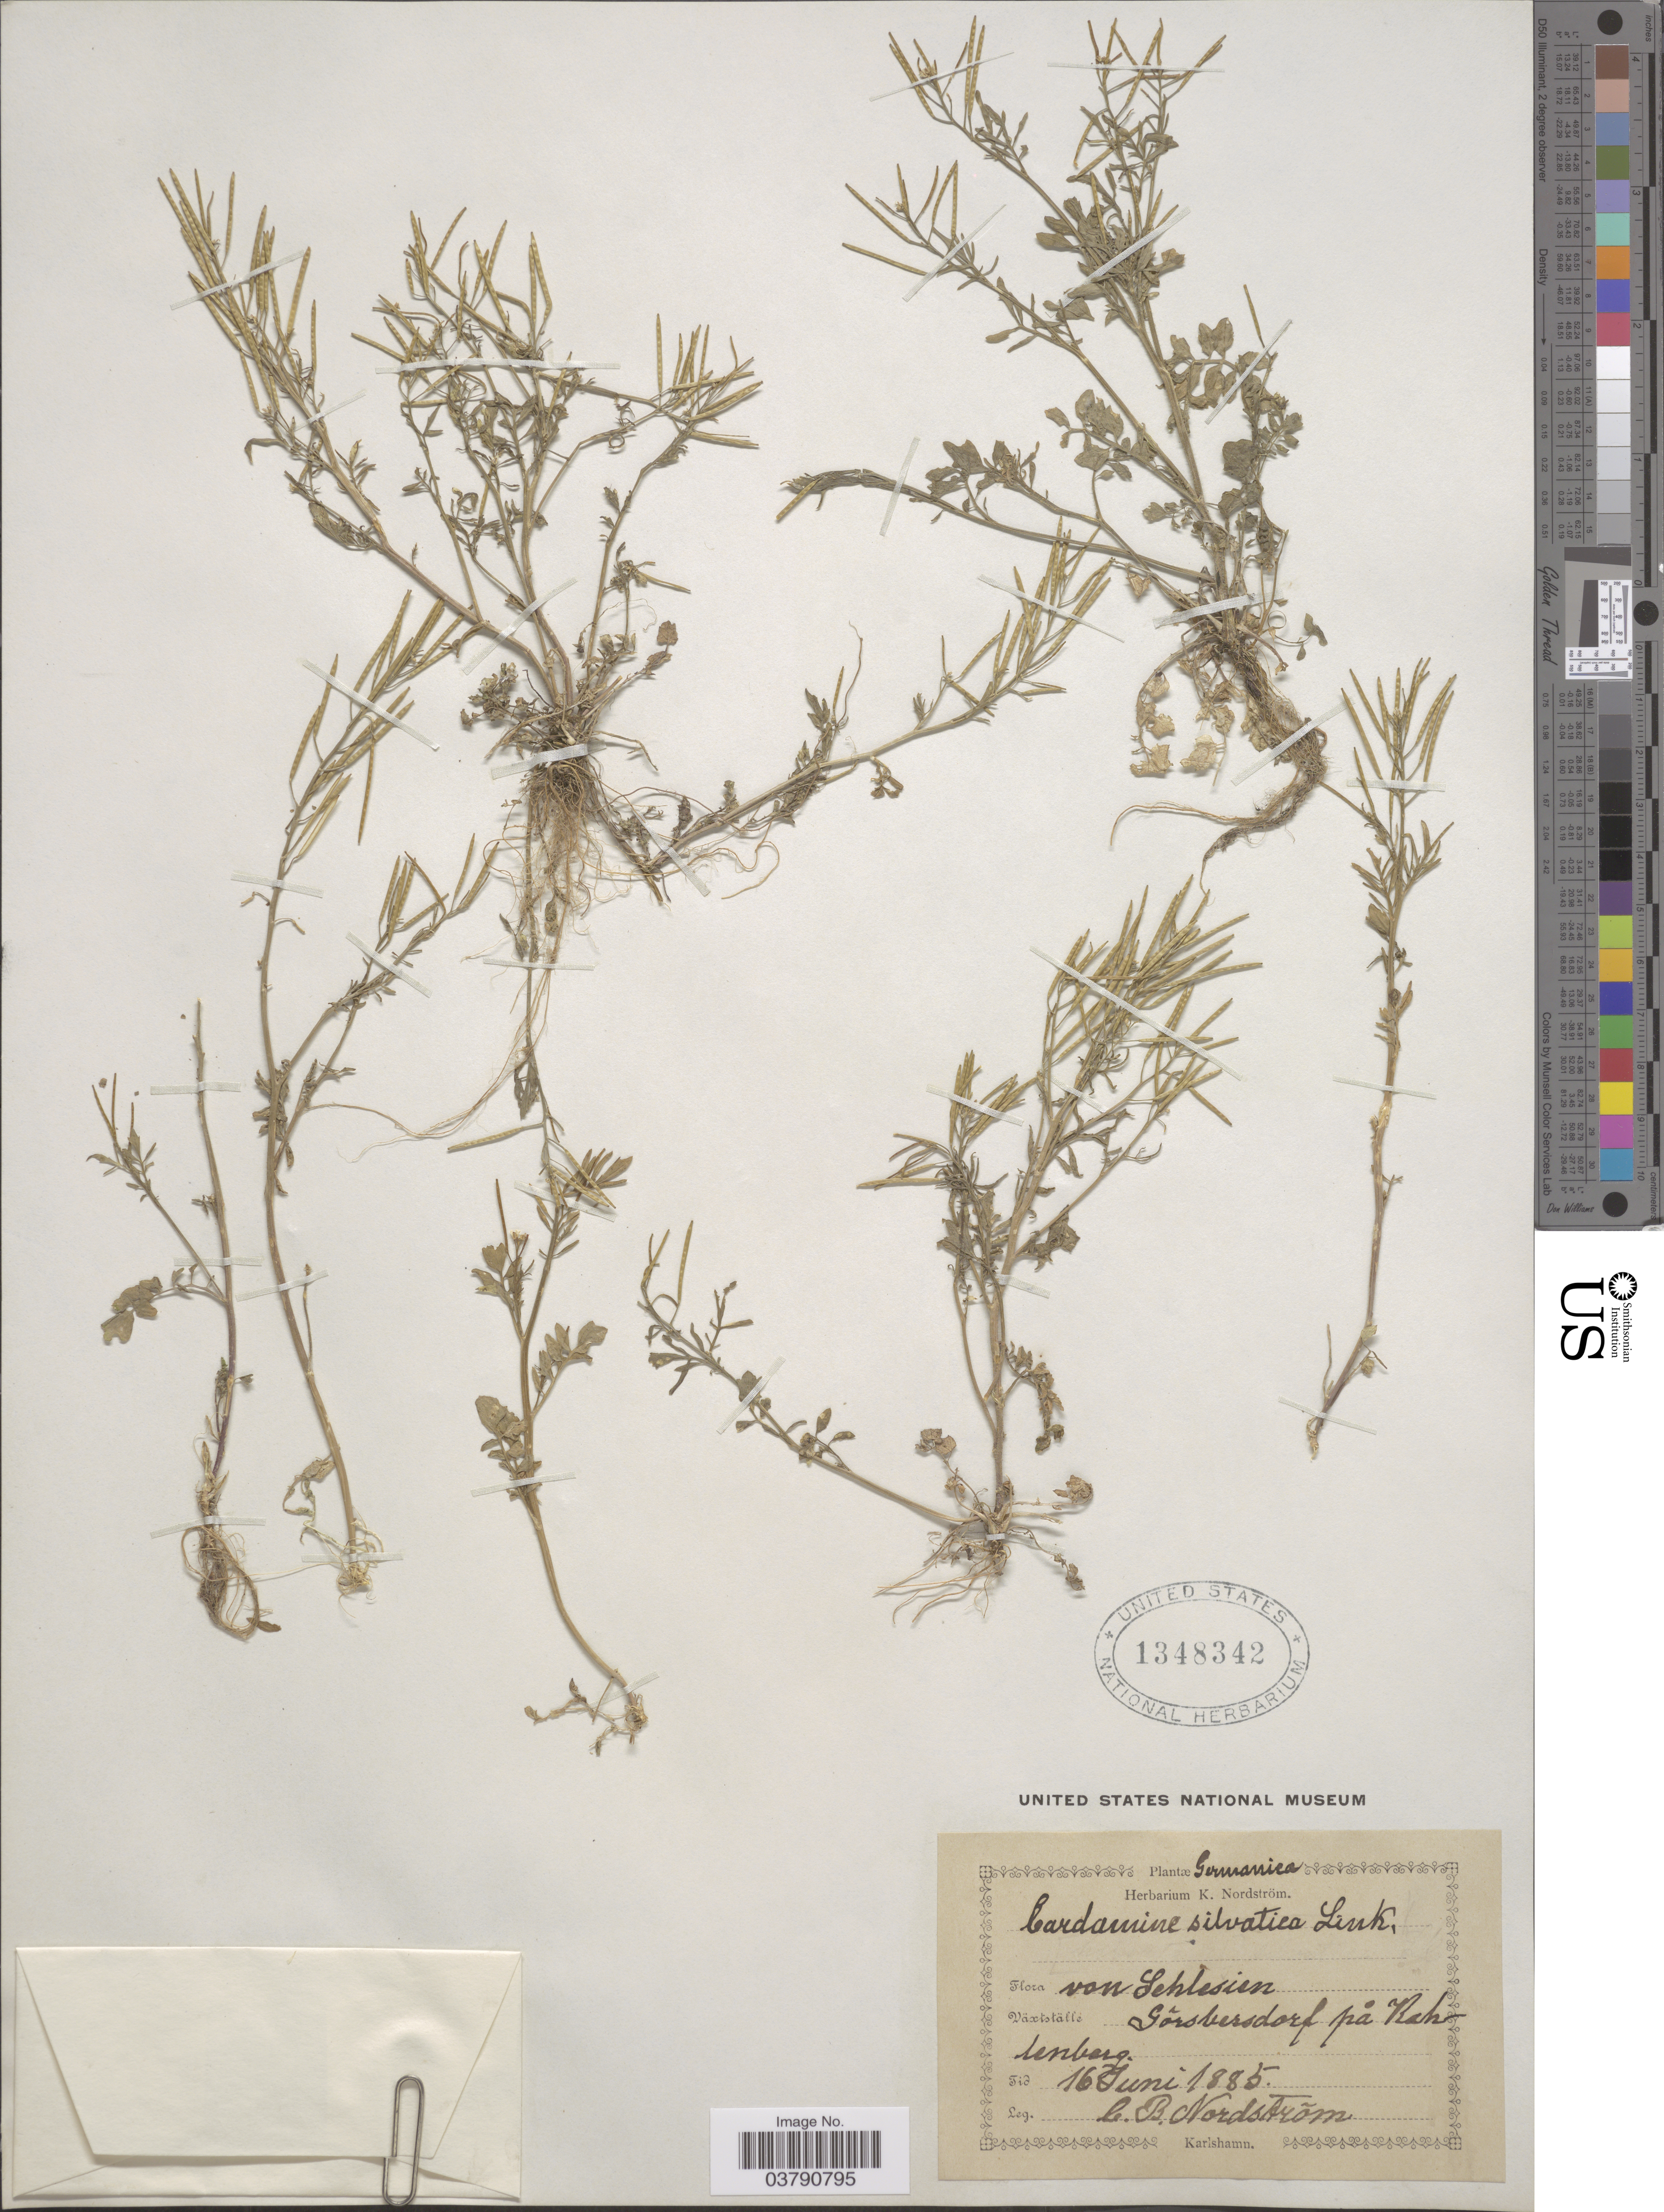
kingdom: Plantae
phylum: Tracheophyta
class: Magnoliopsida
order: Brassicales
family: Brassicaceae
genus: Cardamine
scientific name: Cardamine sylvatica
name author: Link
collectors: C. Nordström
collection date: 1885-06-16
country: Germany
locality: Germanica. Von Schlesien.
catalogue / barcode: US 1348342